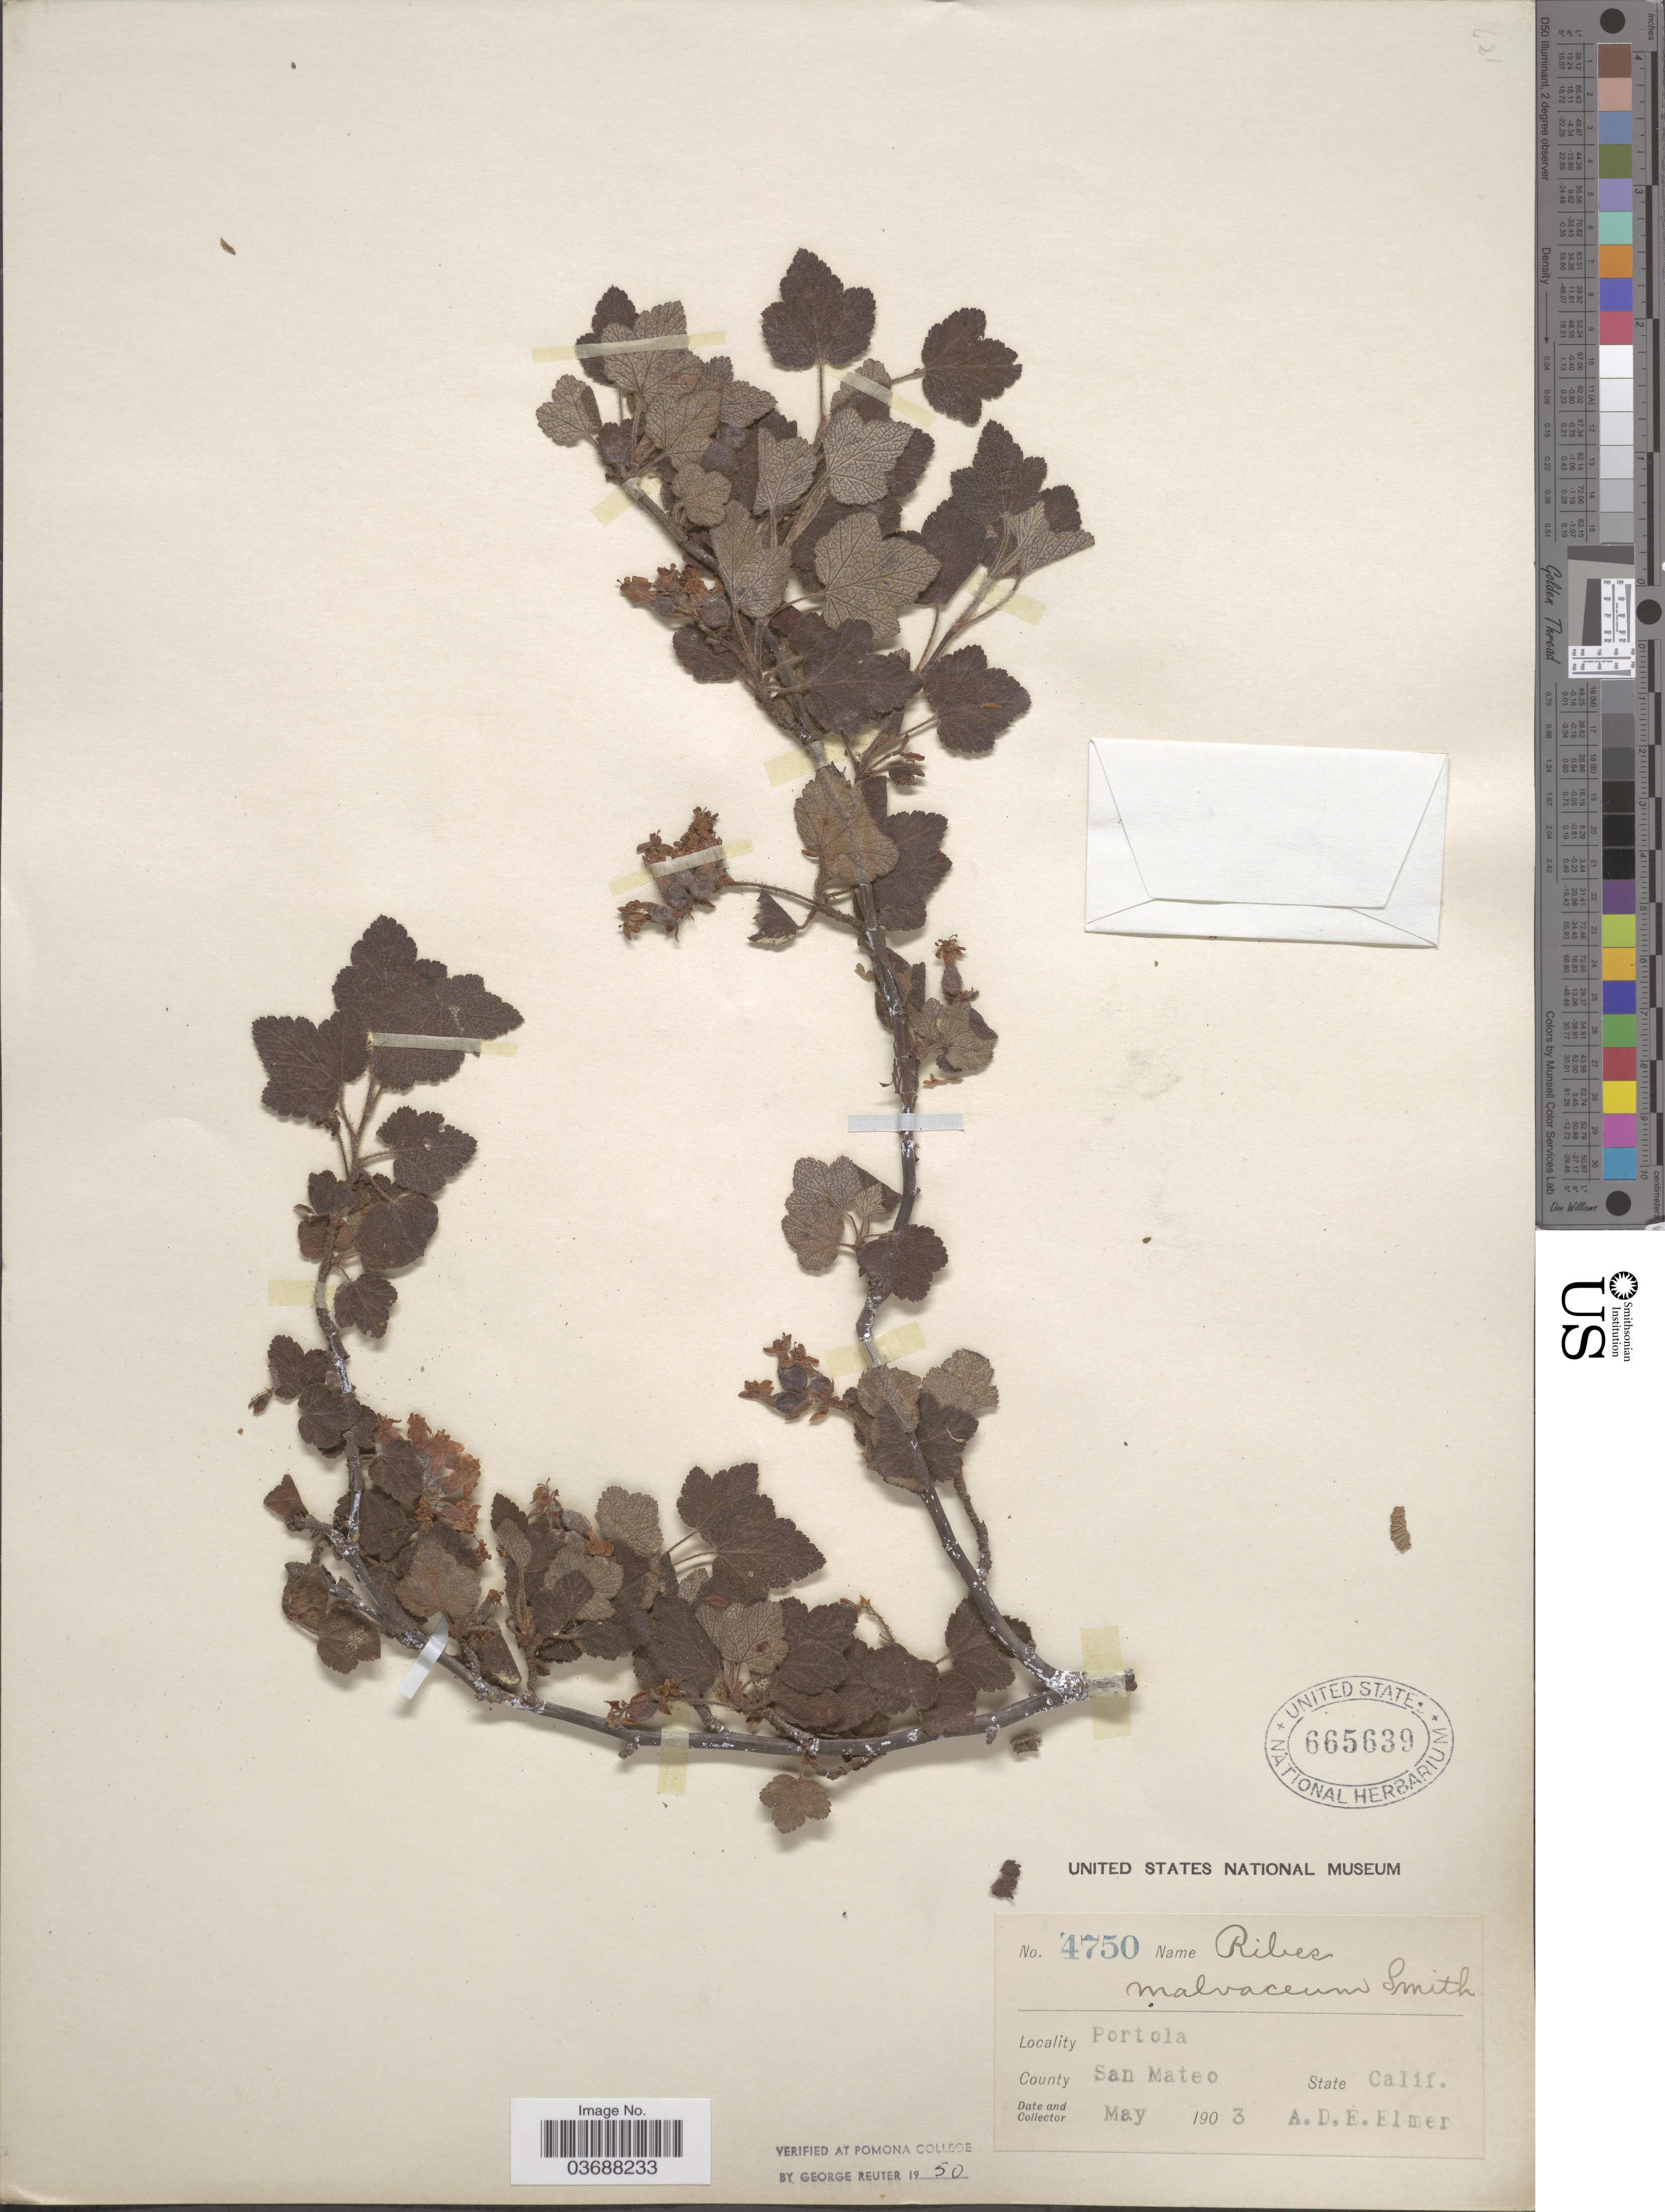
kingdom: Plantae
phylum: Tracheophyta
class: Magnoliopsida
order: Saxifragales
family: Grossulariaceae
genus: Ribes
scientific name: Ribes malvaceum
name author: Sm.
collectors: A. D. E. Elmer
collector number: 4750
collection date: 1903-05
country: United States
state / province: California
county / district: San Mateo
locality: Portola. County San Mateo.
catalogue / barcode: US 665639